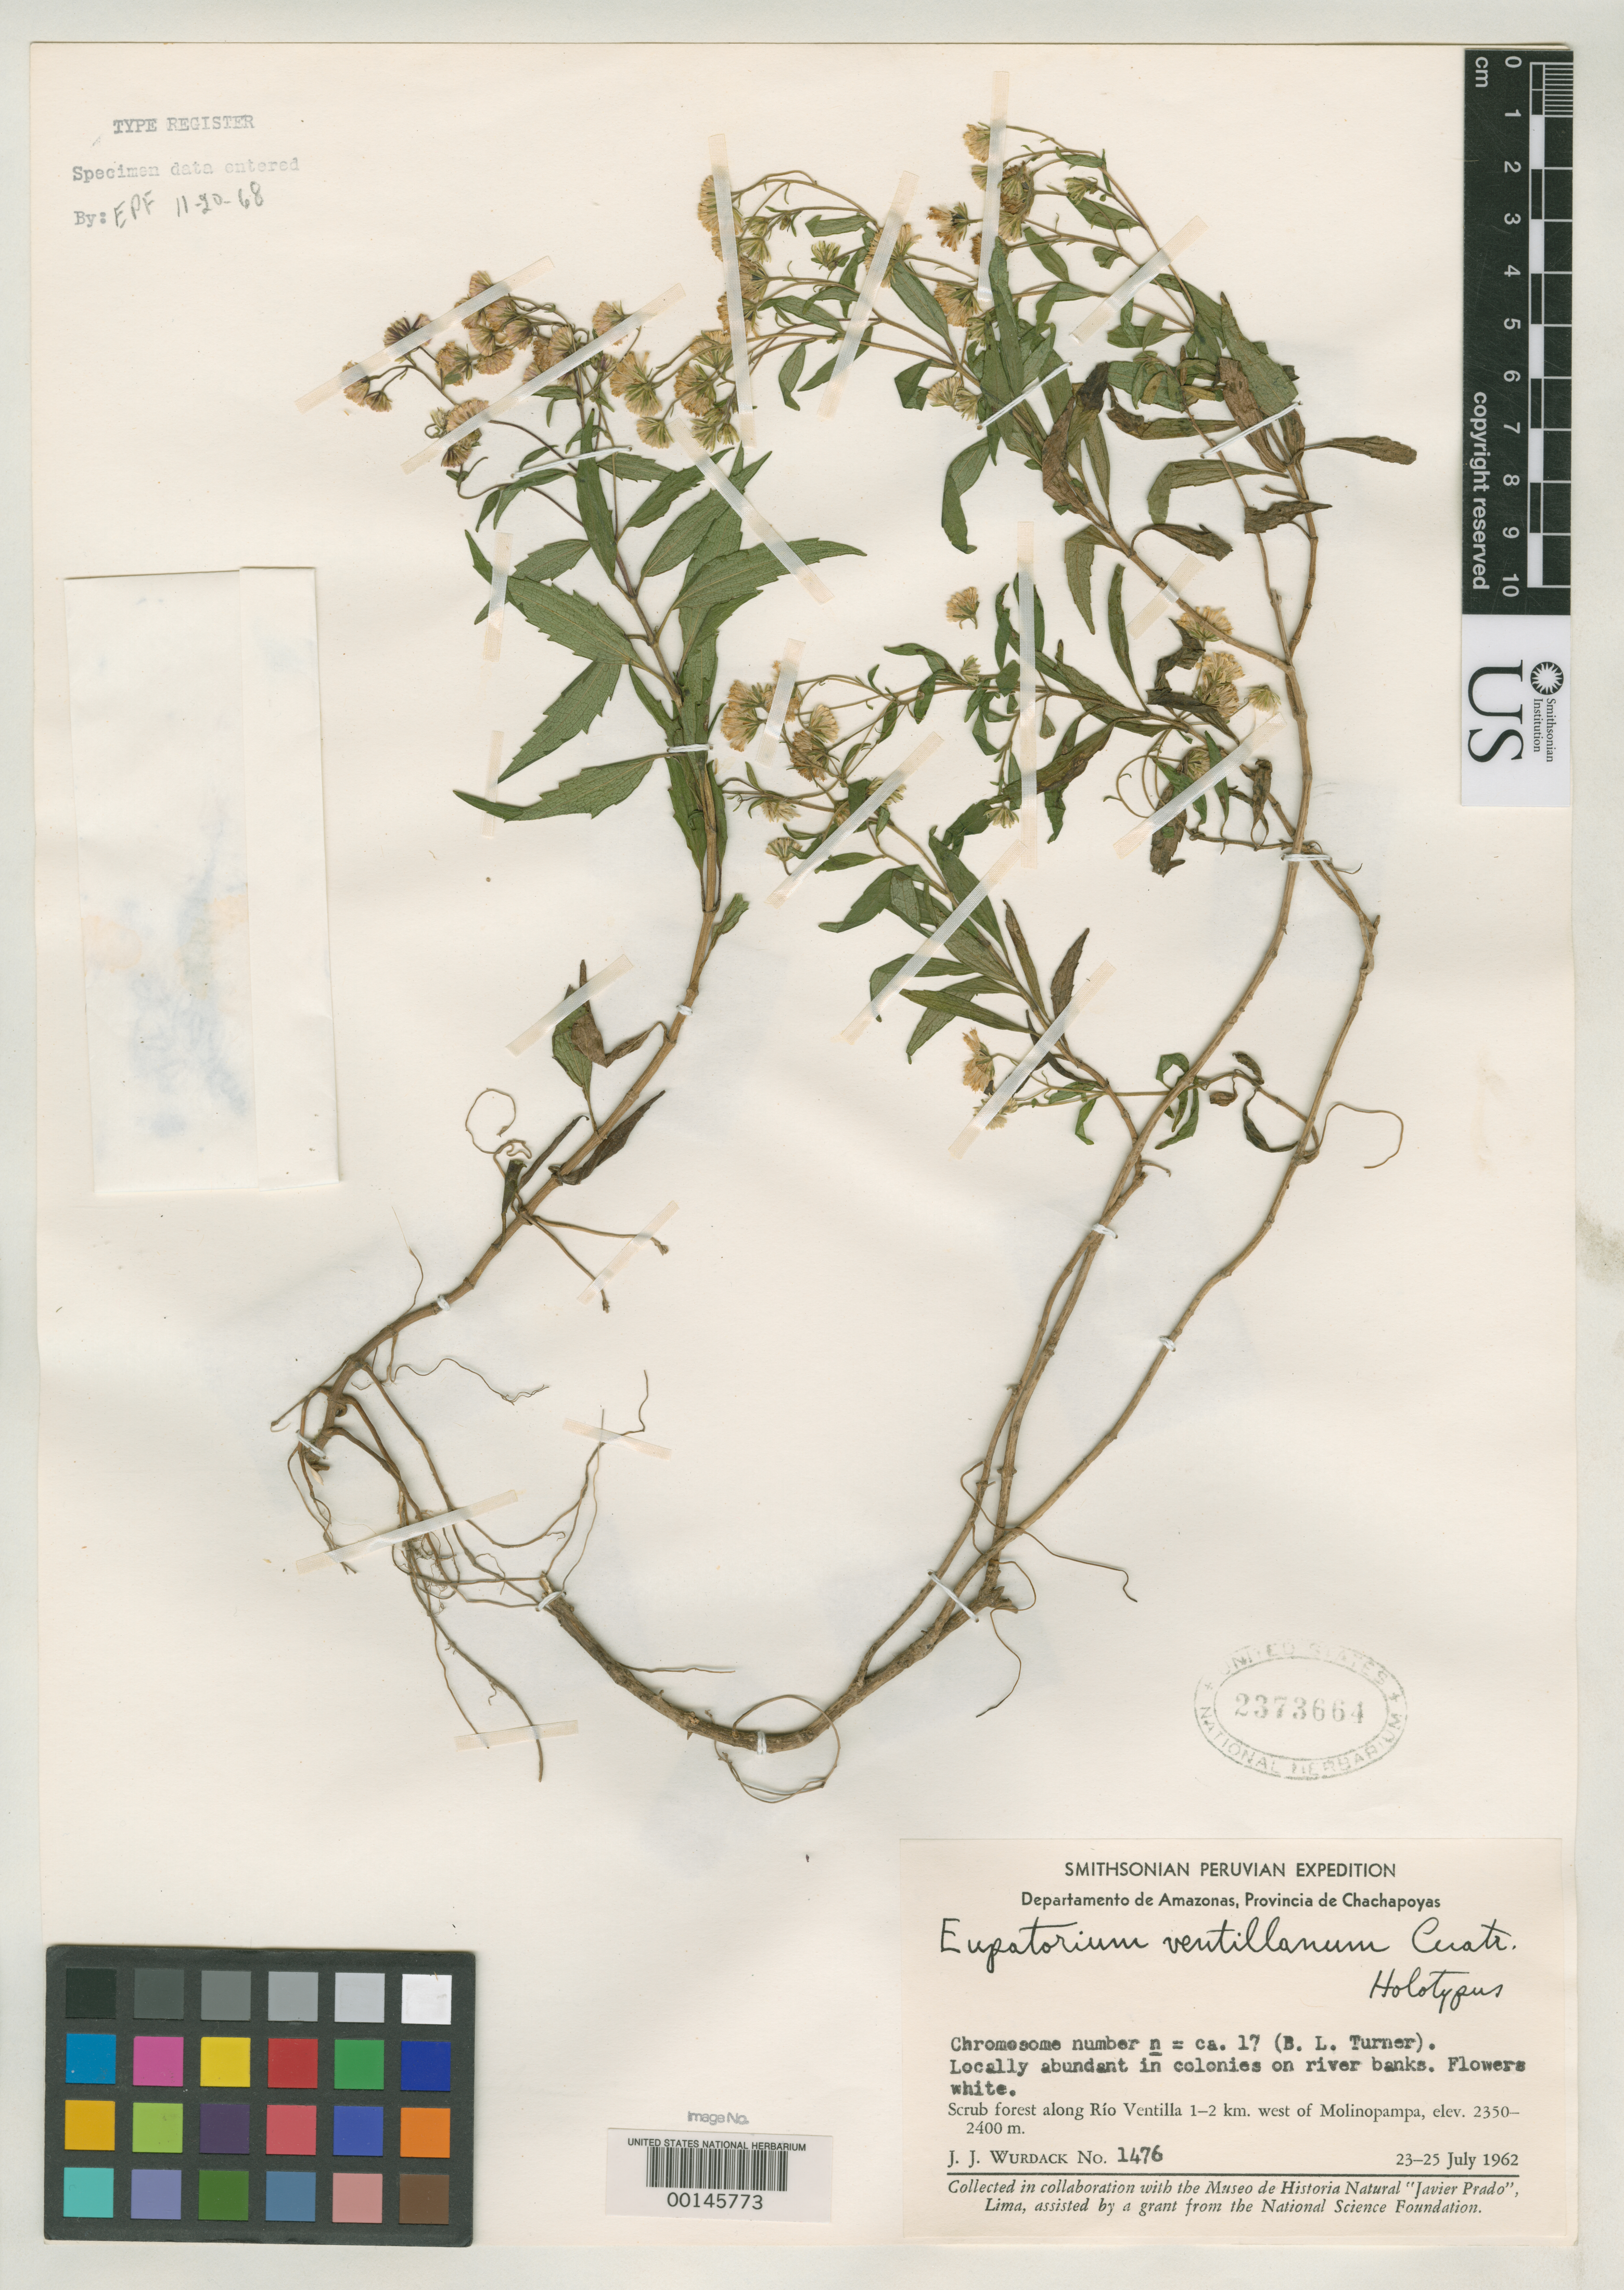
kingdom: Plantae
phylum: Tracheophyta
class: Magnoliopsida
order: Asterales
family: Asteraceae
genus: Eupatorium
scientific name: Eupatorium ventillanum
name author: Cuatrec.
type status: Holotype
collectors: J. J. Wurdack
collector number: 1476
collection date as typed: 25 Jul 1962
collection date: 1962-07-25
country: Peru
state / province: Amazonas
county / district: Chachapoyas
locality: Molinopampa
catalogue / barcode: US 2373664